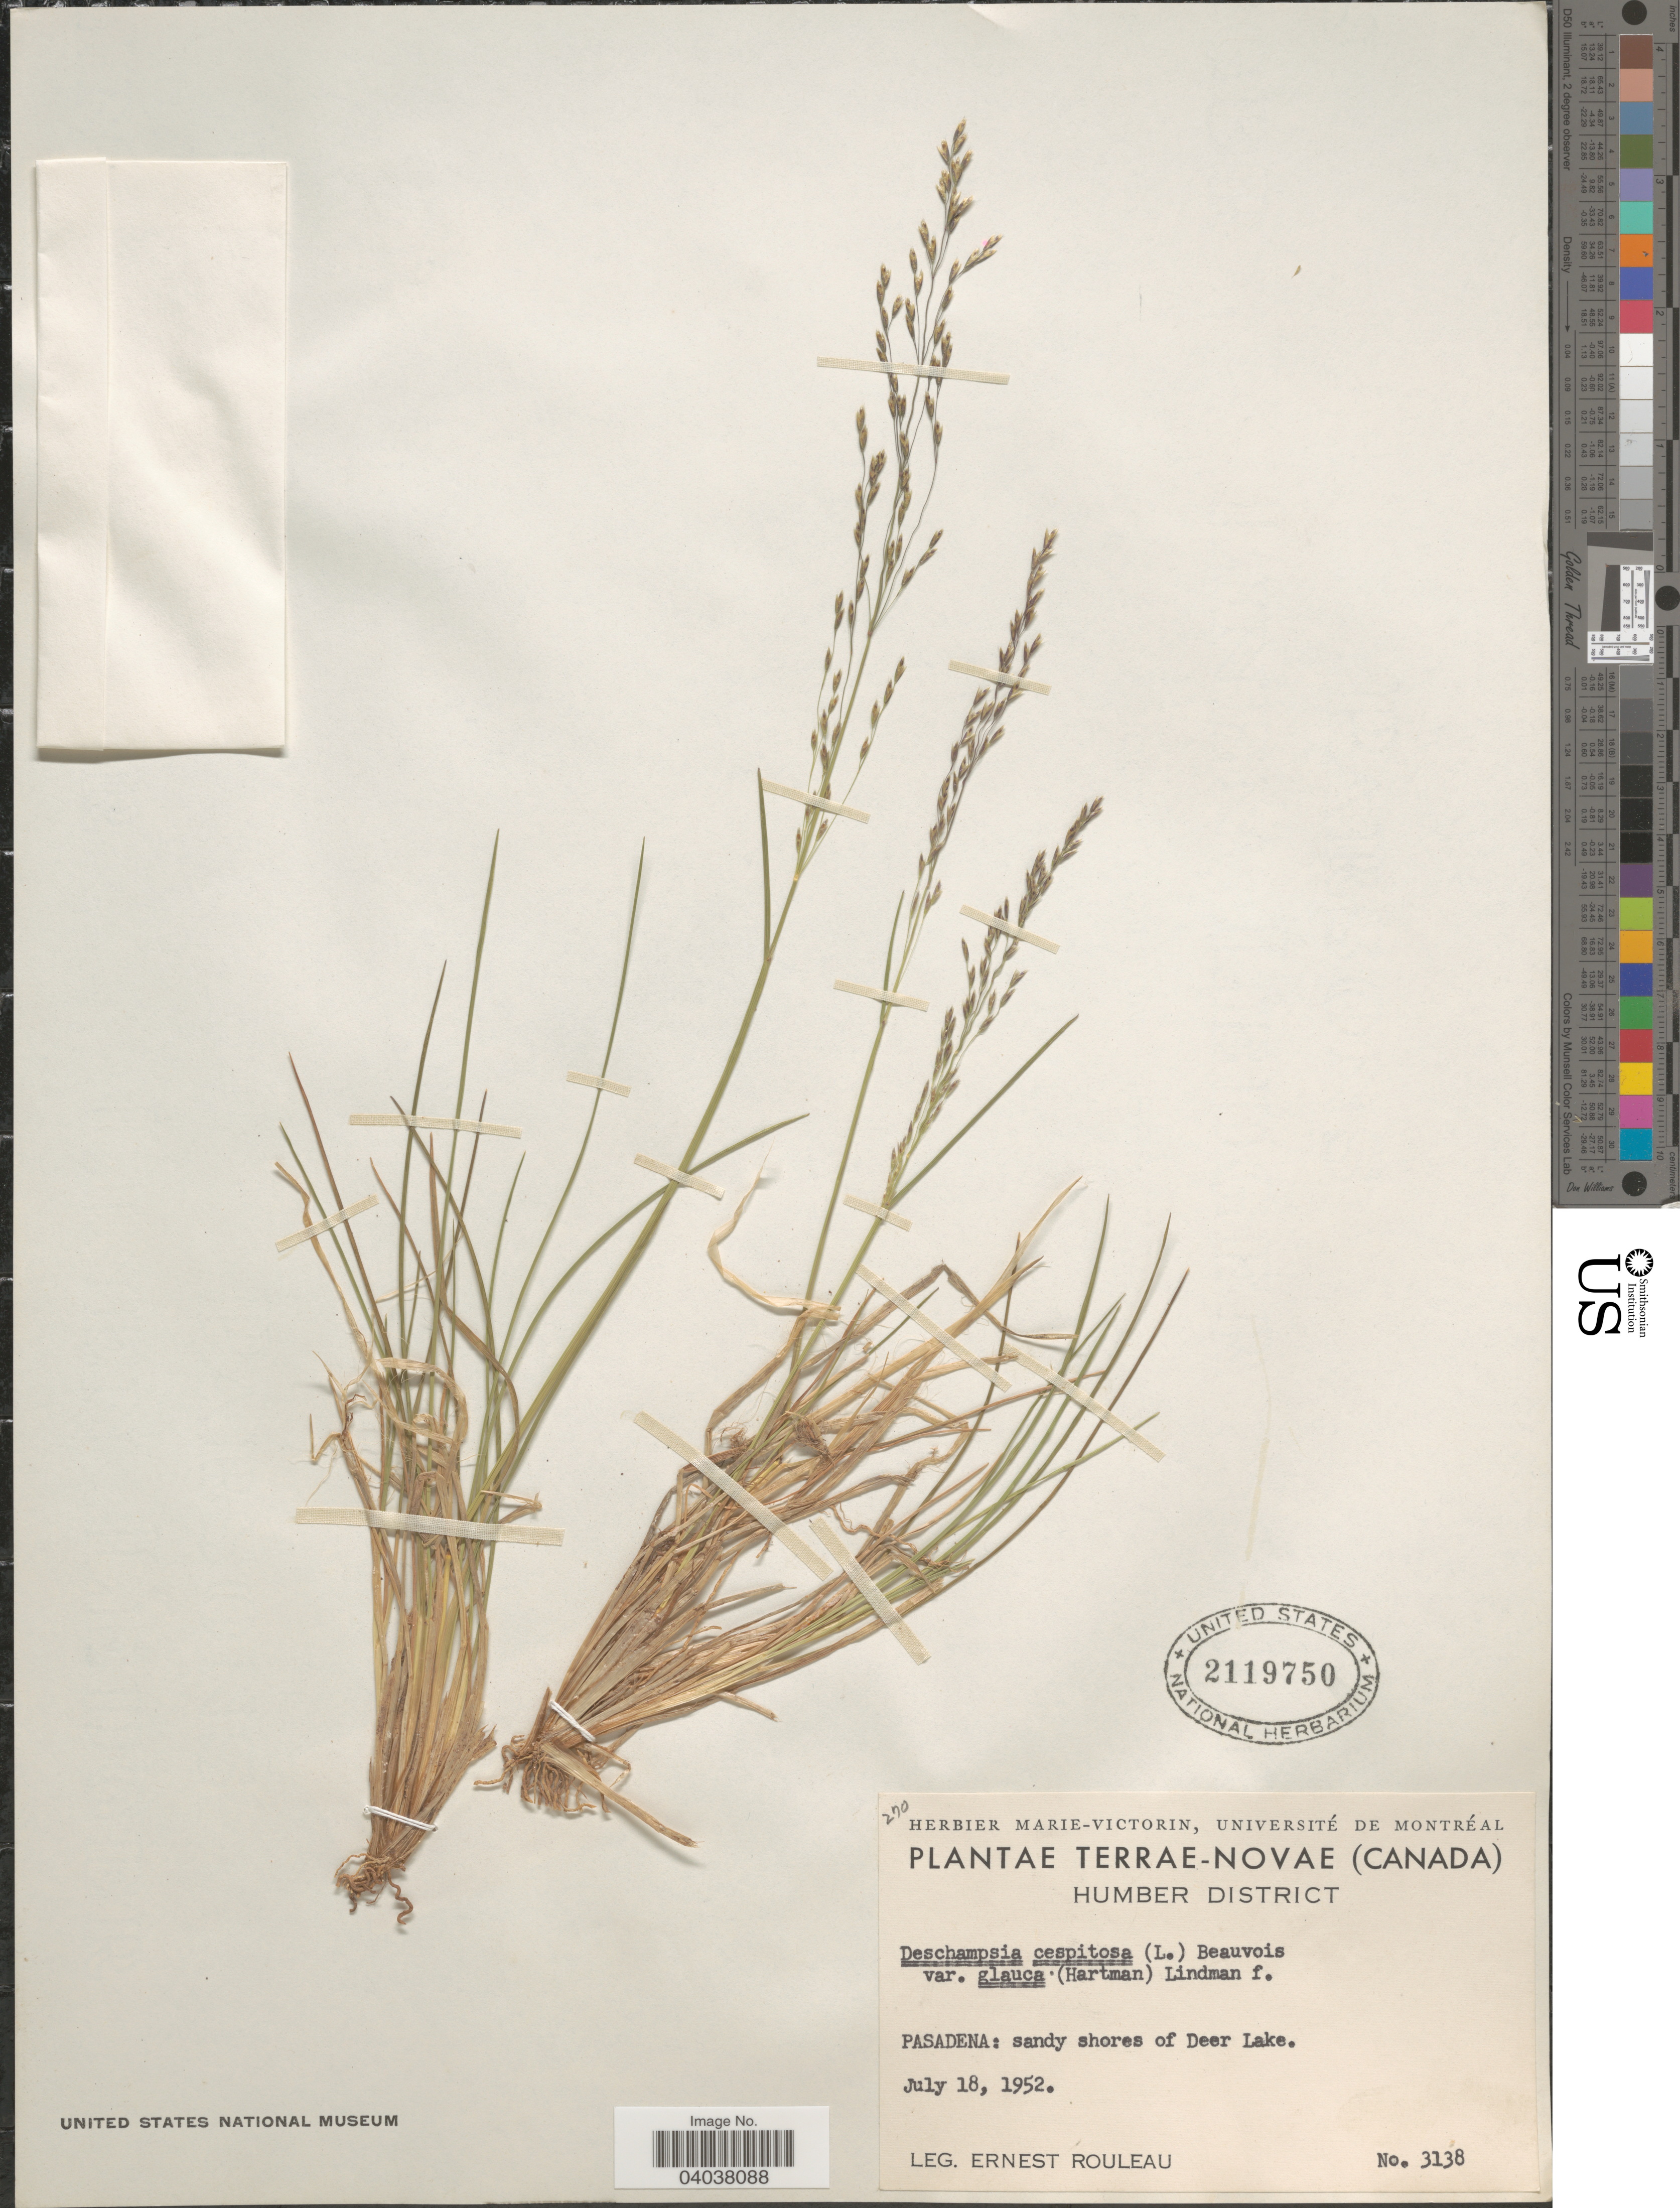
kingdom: Plantae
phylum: Tracheophyta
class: Liliopsida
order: Poales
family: Poaceae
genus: Deschampsia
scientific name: Deschampsia cespitosa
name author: (L.) P. Beauv.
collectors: J. Rouleau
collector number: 3138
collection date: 1952-07-18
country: Canada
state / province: Newfoundland and Labrador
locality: Terrae-Novae. Humber District. Pasadena: sandy shores of Deer Lake.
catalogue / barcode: US 2119750